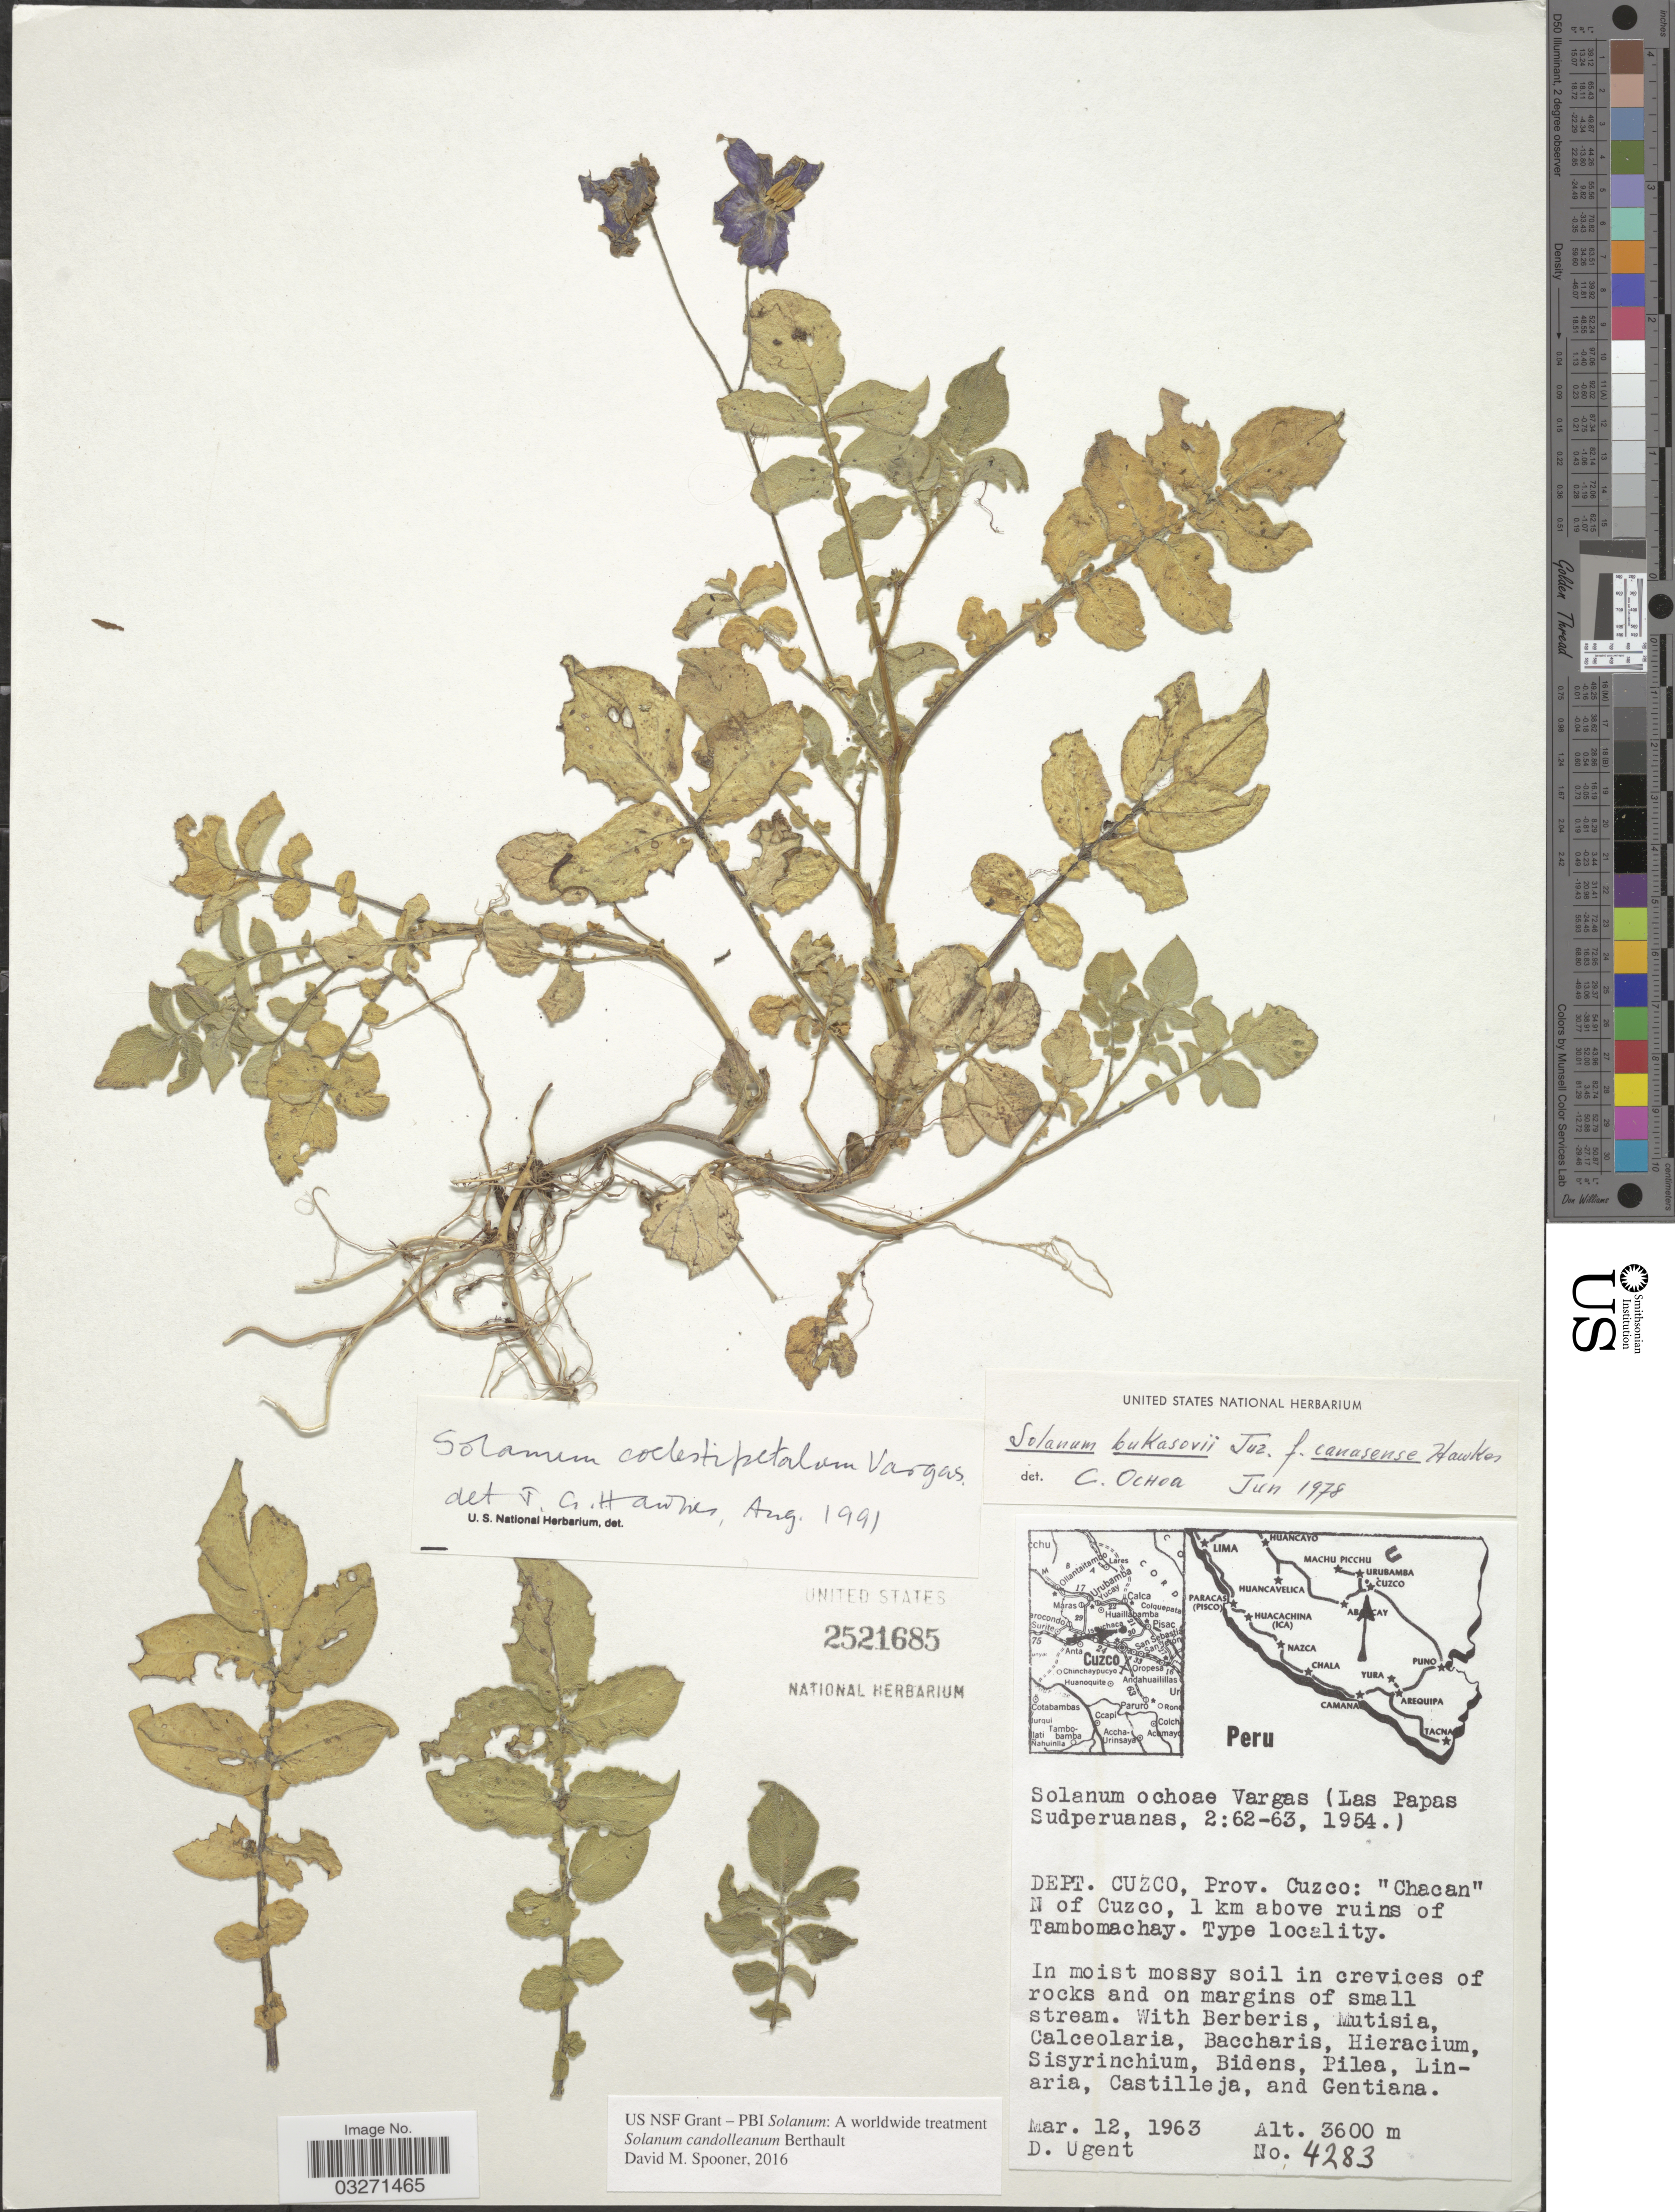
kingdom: Plantae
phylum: Tracheophyta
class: Magnoliopsida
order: Solanales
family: Solanaceae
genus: Solanum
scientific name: Solanum candolleanum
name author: Berthault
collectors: D. Ugent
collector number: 4283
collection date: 1963-03-12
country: Peru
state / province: Cusco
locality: Dept. Cuzco: "Chacan" N of Cuzco, 1 km above ruins of Tambomachay.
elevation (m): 3600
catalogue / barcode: US 2521685